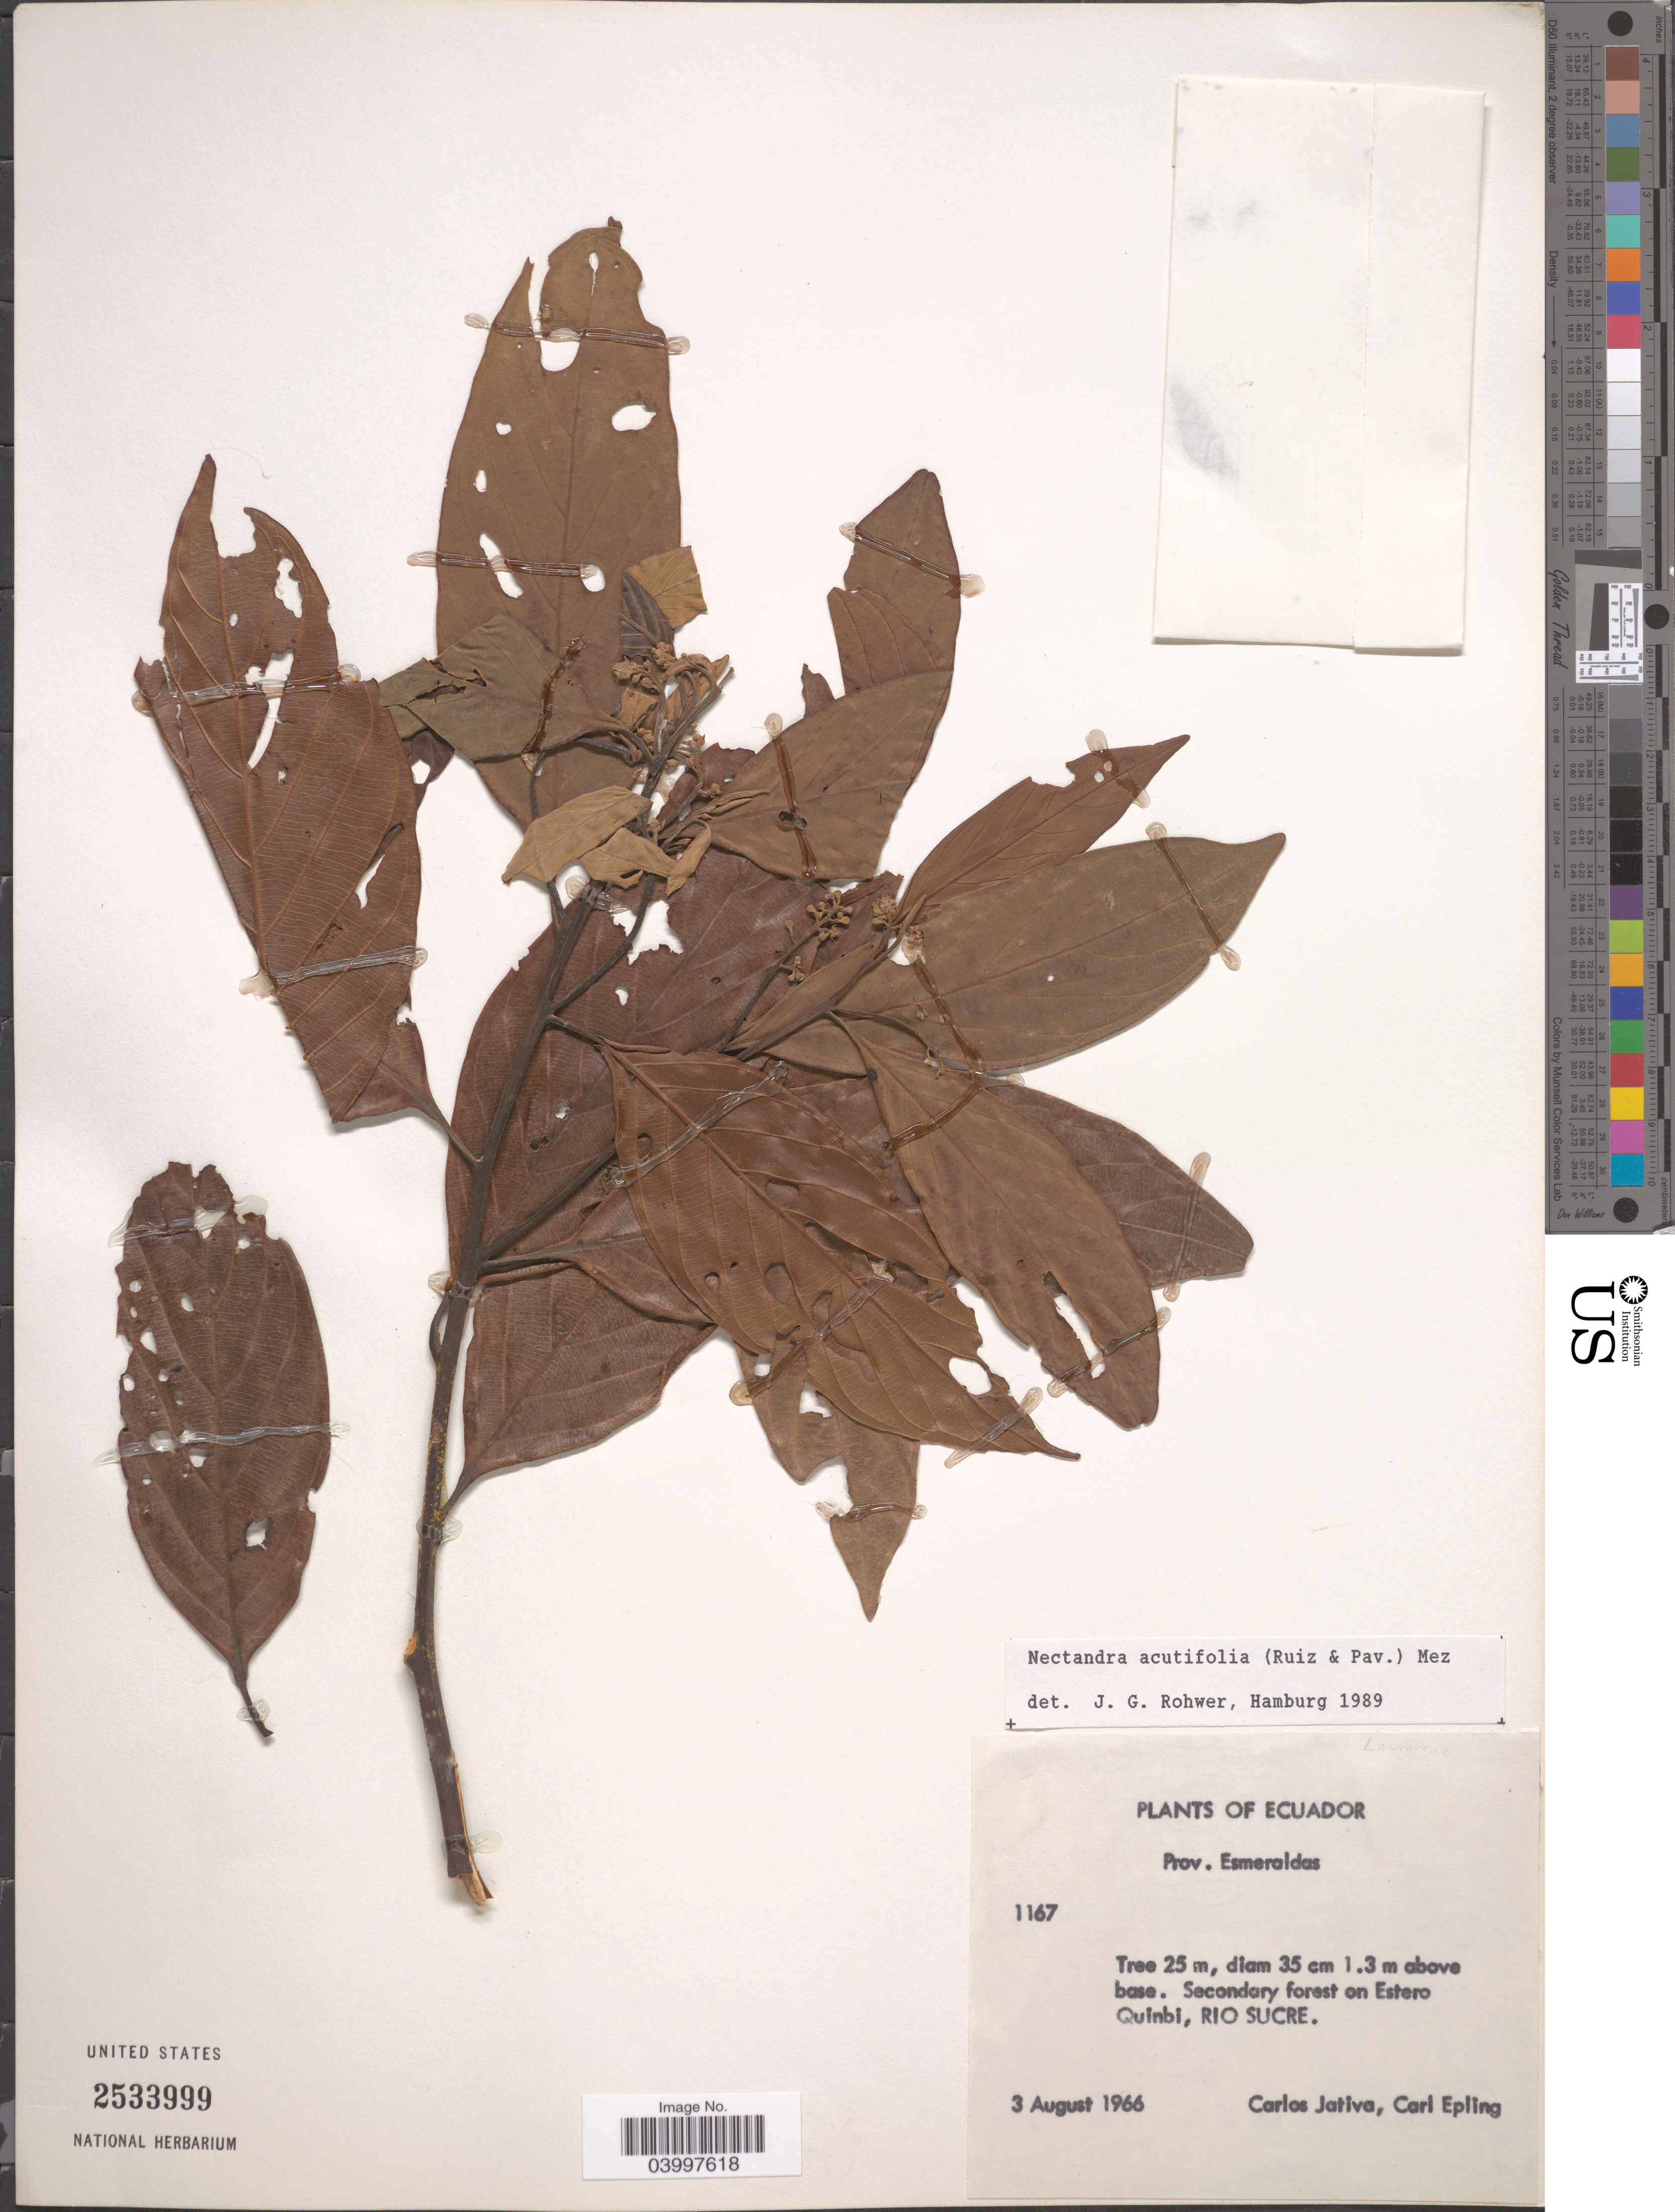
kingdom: Plantae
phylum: Tracheophyta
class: Magnoliopsida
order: Laurales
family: Lauraceae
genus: Nectandra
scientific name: Nectandra acutifolia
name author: (Ruiz & Pav.) Mez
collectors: C. D. Játiva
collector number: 1167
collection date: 1966-08-03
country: Ecuador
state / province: Esmeraldas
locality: Above base. Secondary forest on Estero Quinbi, Rio Sucre.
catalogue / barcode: US 2533999